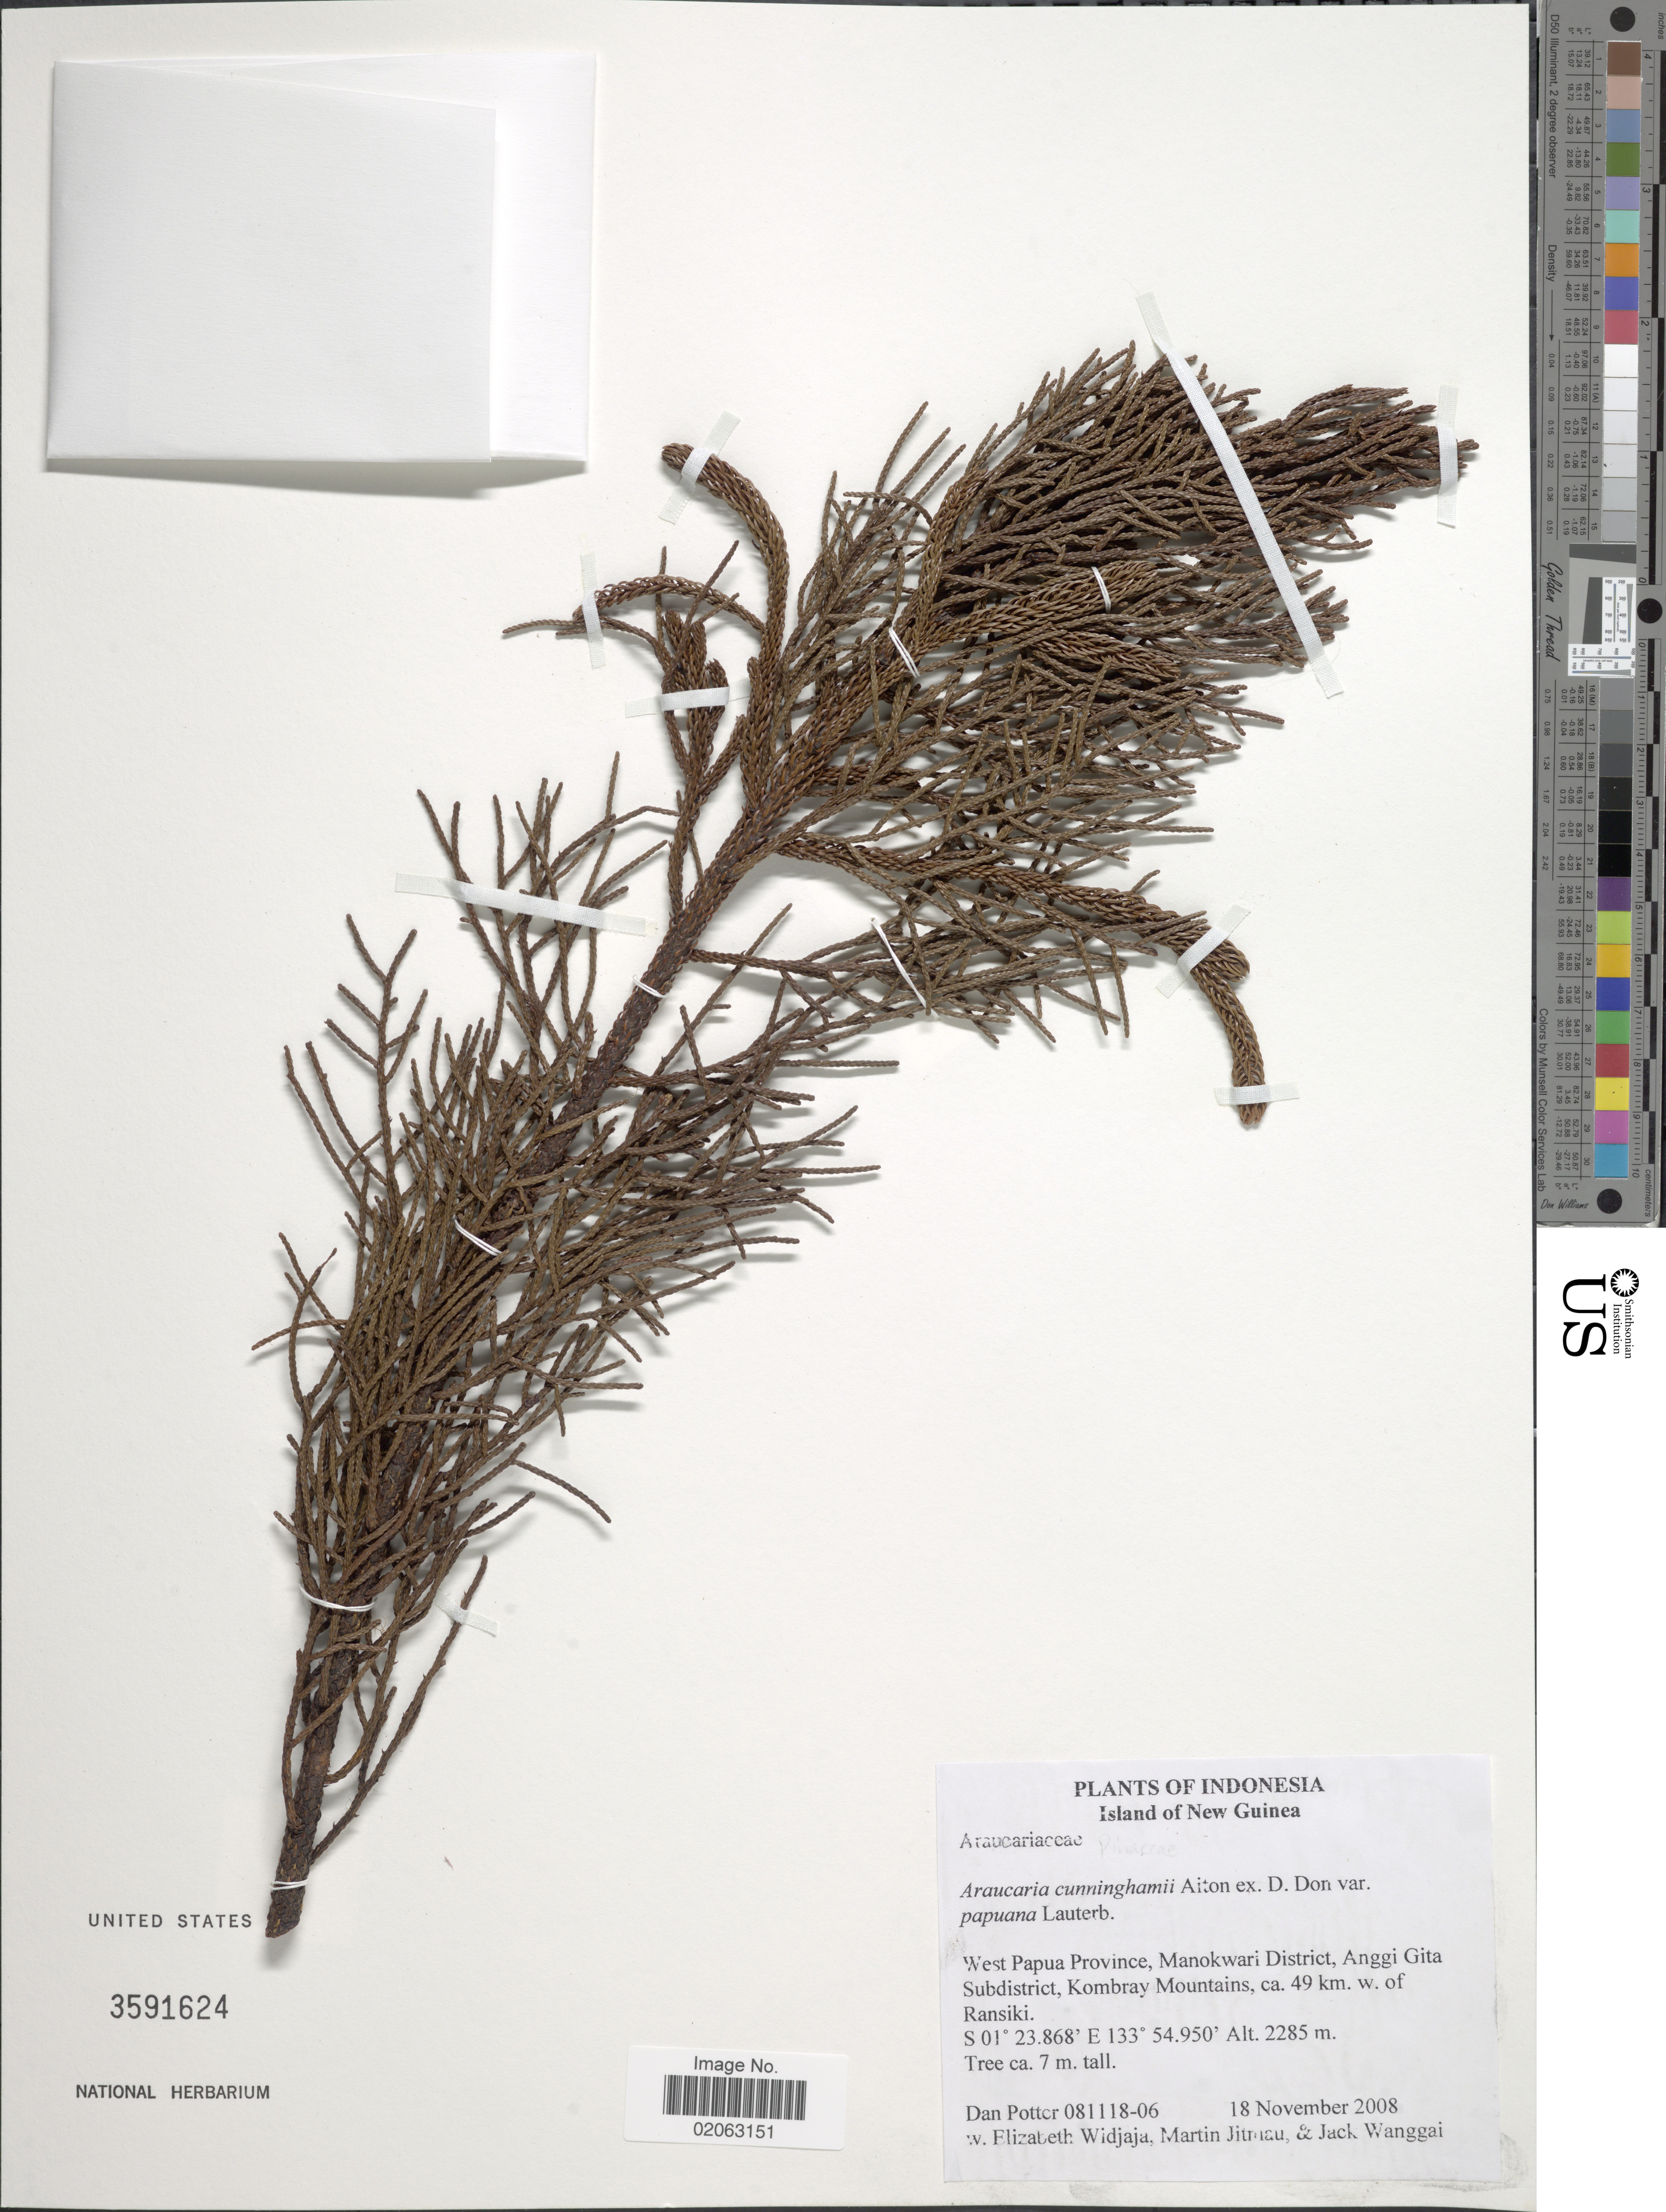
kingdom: Plantae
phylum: Tracheophyta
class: Pinopsida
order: Pinales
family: Araucariaceae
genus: Araucaria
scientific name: Araucaria cunninghamii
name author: Aiton ex D. Don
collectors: D. Potter, E. A. Widjaja, M. Jitmau & J. Wanggai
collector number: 081118-06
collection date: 2008-11-18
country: Papua New Guinea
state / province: Manus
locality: Island of New Guinea, West Papua Province, Manokwari District, Anggi Gita Subdistrict, Kombray Mountains, ca. 49 km. w. of Ransiki.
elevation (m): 2285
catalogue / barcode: US 3591624